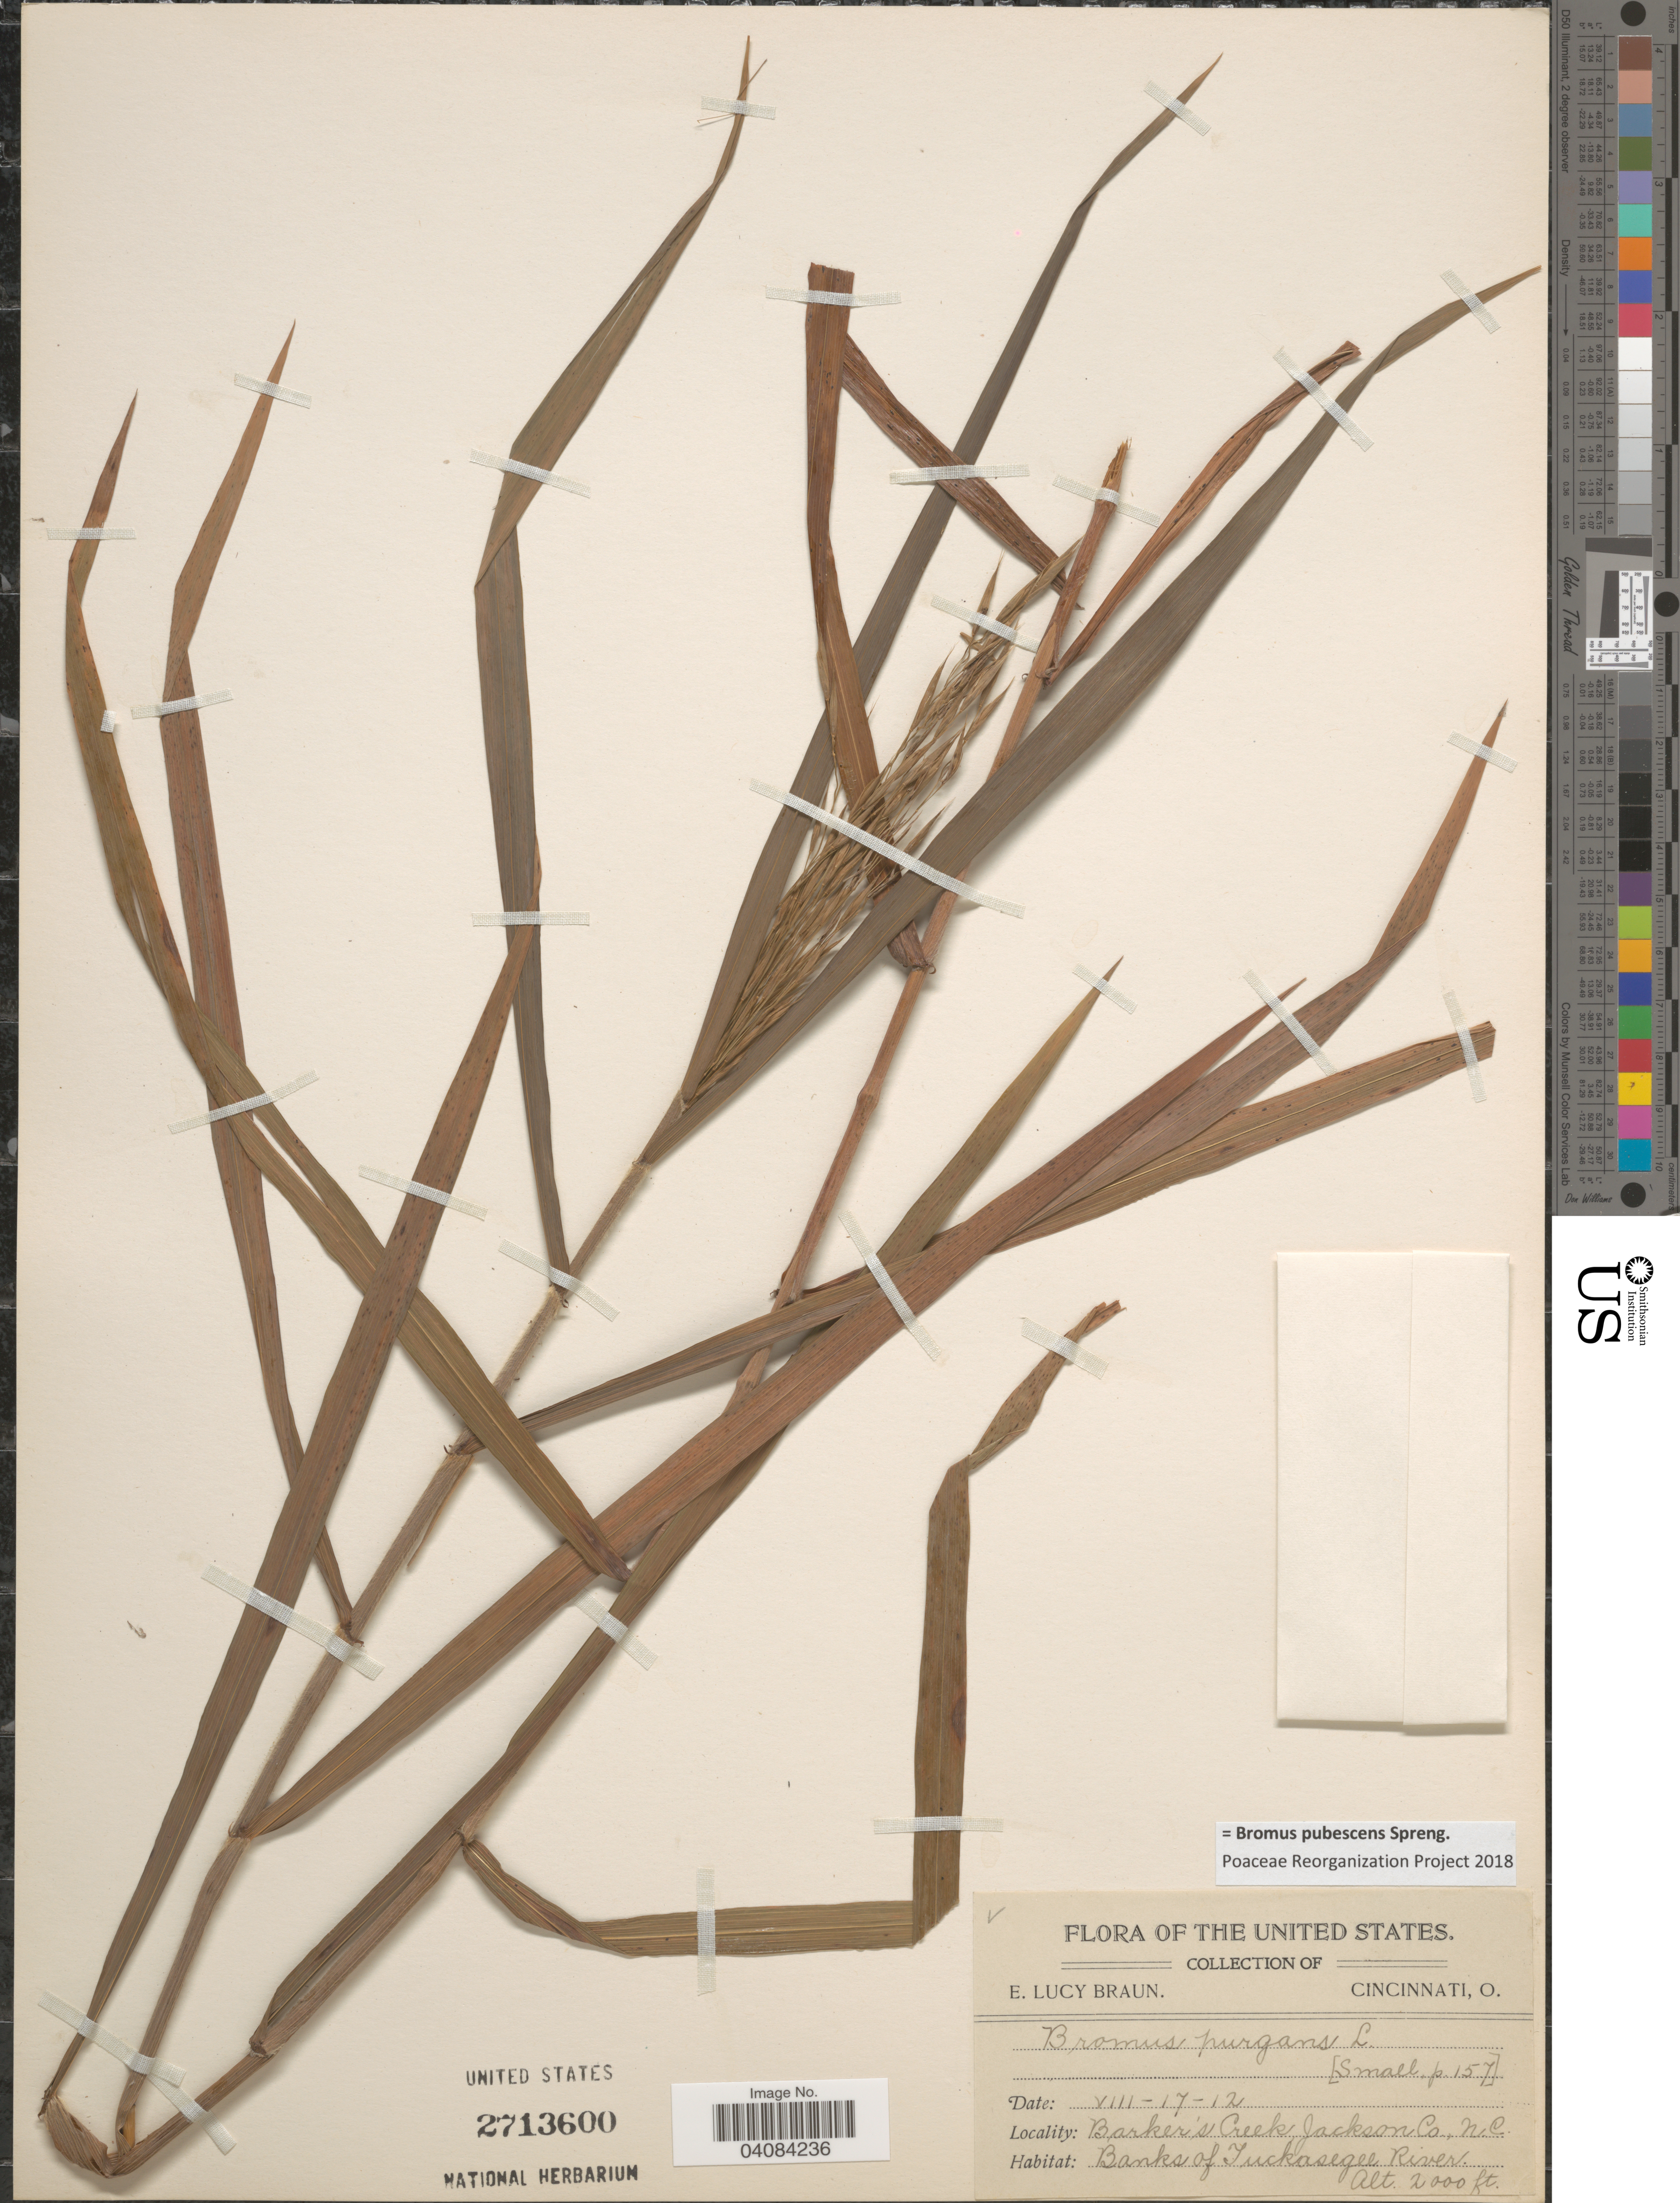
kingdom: Plantae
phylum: Tracheophyta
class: Liliopsida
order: Poales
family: Poaceae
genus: Bromus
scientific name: Bromus pubescens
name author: Muhl. ex Willd.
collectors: E. L. Braun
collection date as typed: Transcribed d/m/y: 17/8/12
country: United States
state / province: North Carolina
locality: Barker's Creek. Jackson Co. Banks of Tuckasegee River.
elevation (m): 610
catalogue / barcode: US 2713600